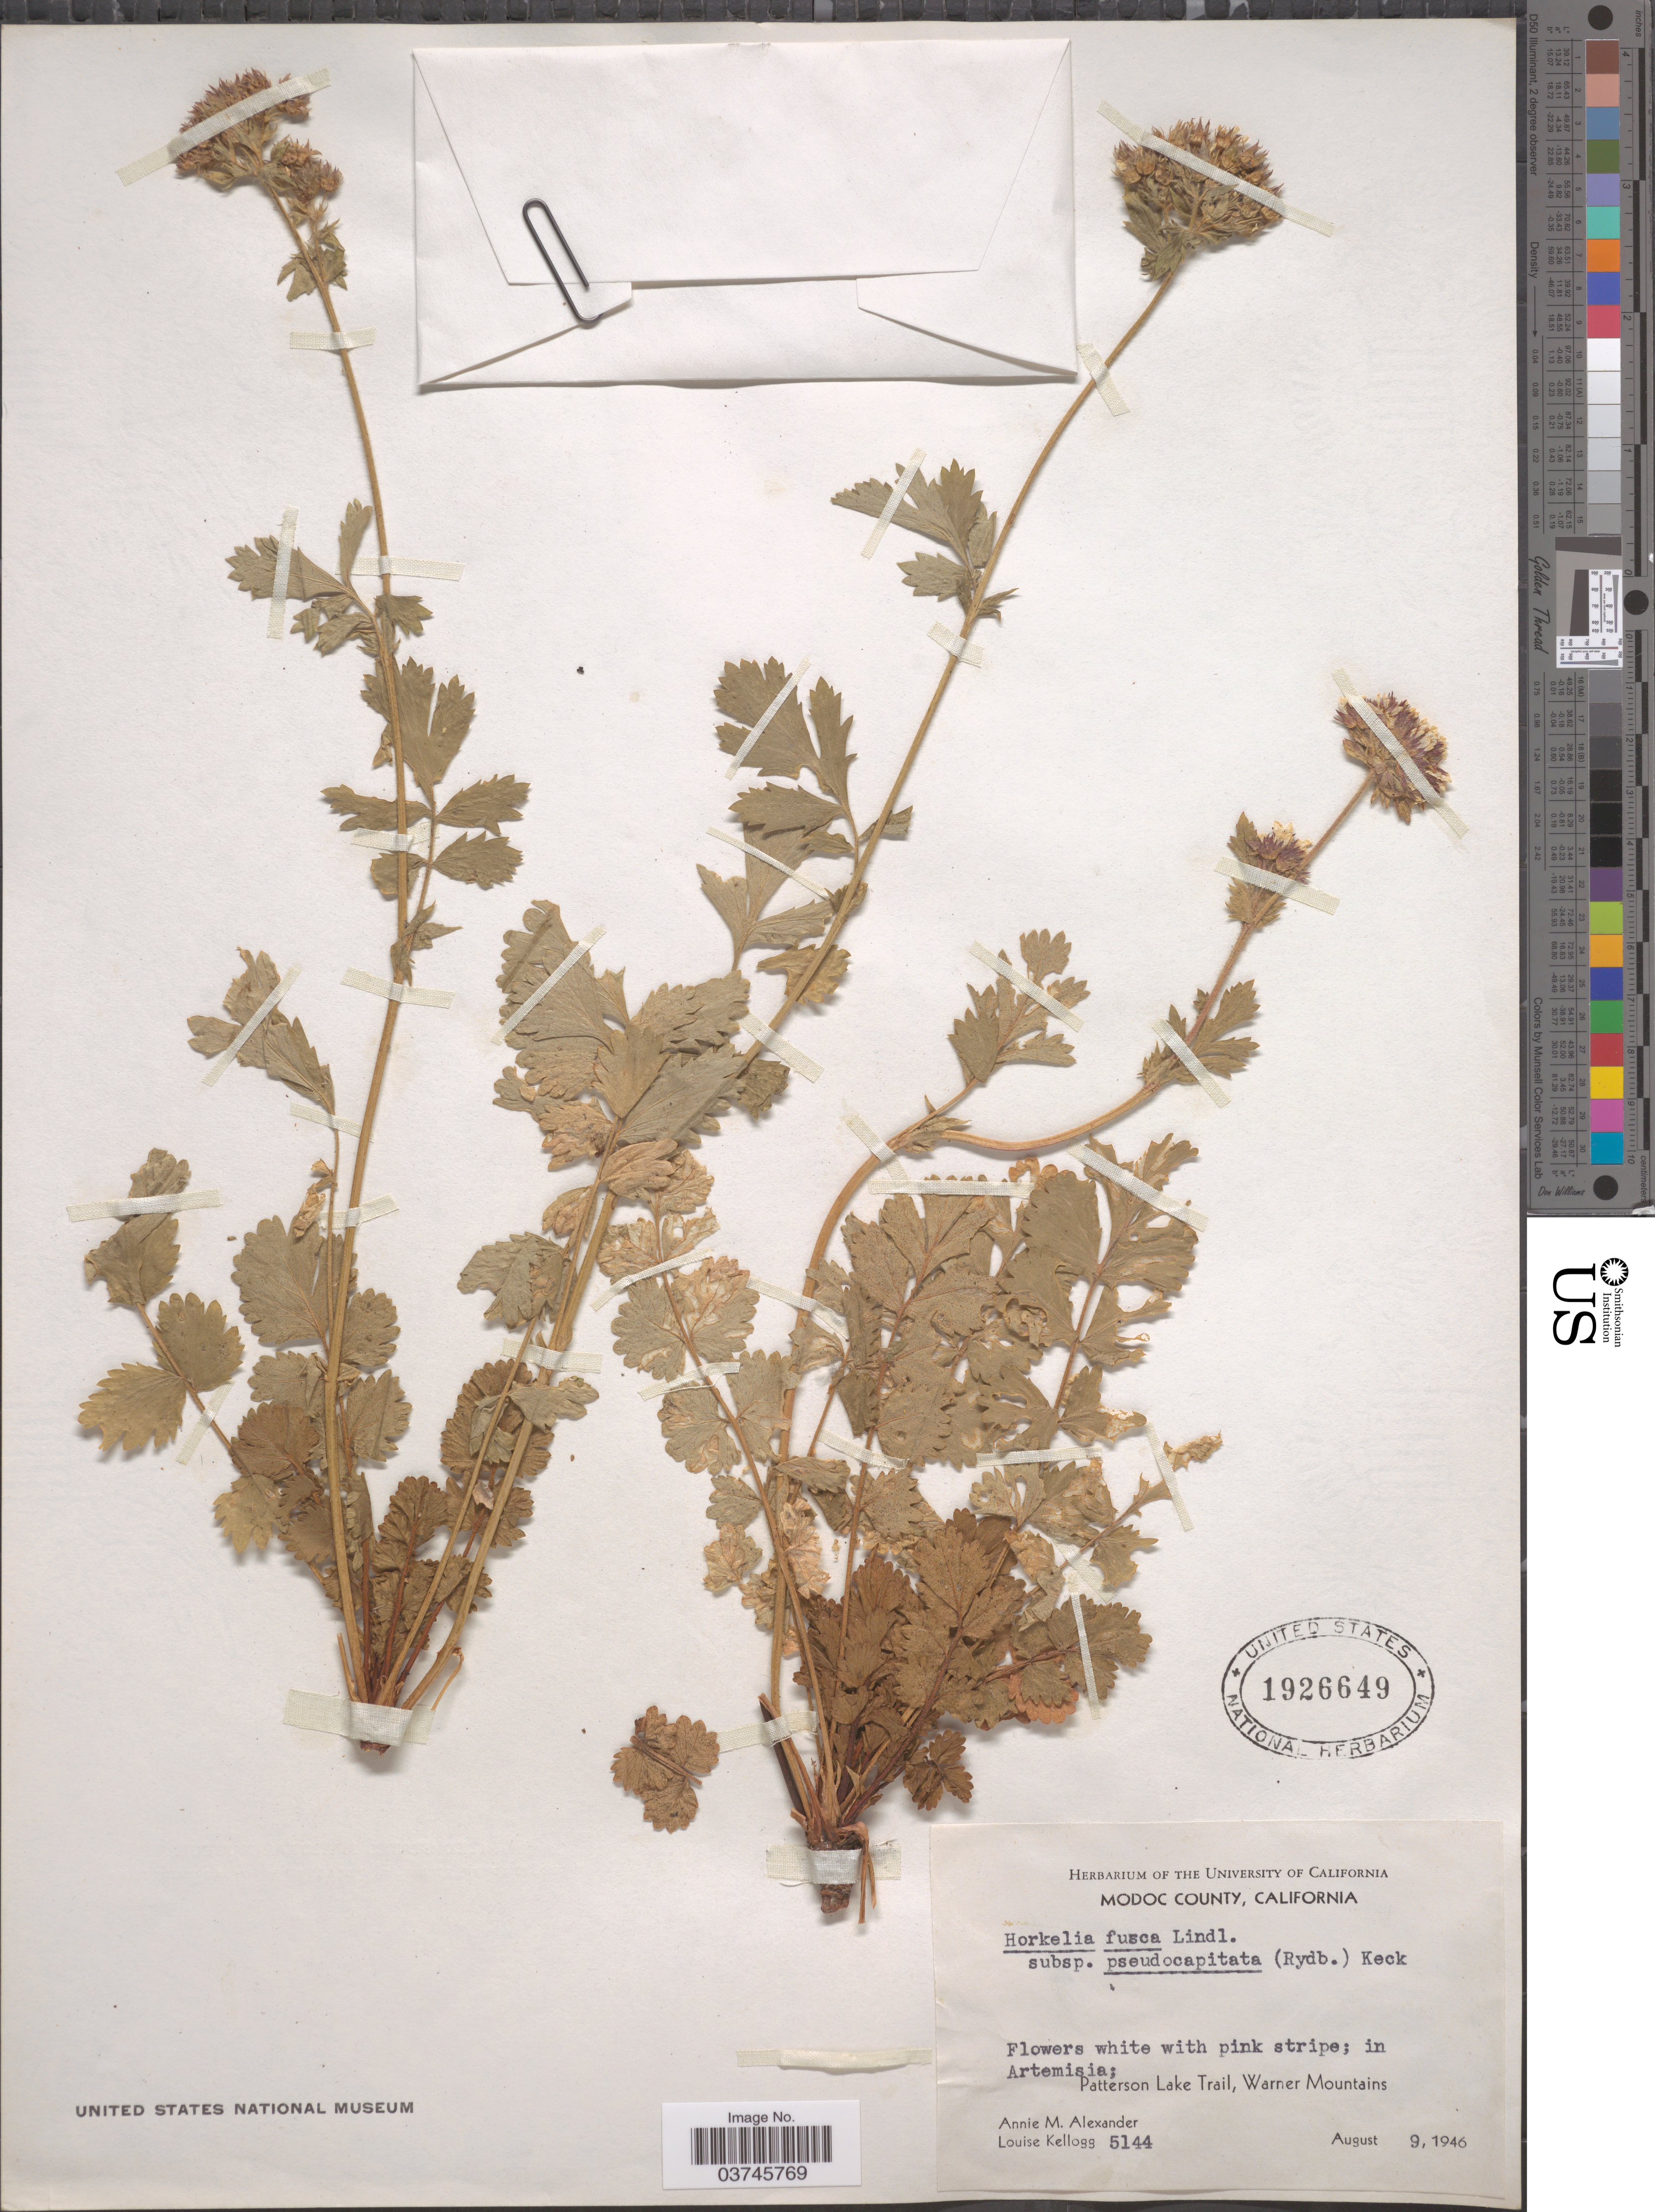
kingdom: Plantae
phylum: Tracheophyta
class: Magnoliopsida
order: Rosales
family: Rosaceae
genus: Potentilla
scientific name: Potentilla douglasii var. pseudocapitata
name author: (Rydb. ex Howell) Jeps.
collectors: A. M. Alexander & L. Kellogg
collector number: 5144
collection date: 1946-08-09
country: United States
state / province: California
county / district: Modoc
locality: Modoc County. In Artemisia; Patterson Lake Trail, Warner Mountains.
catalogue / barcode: US 1926649